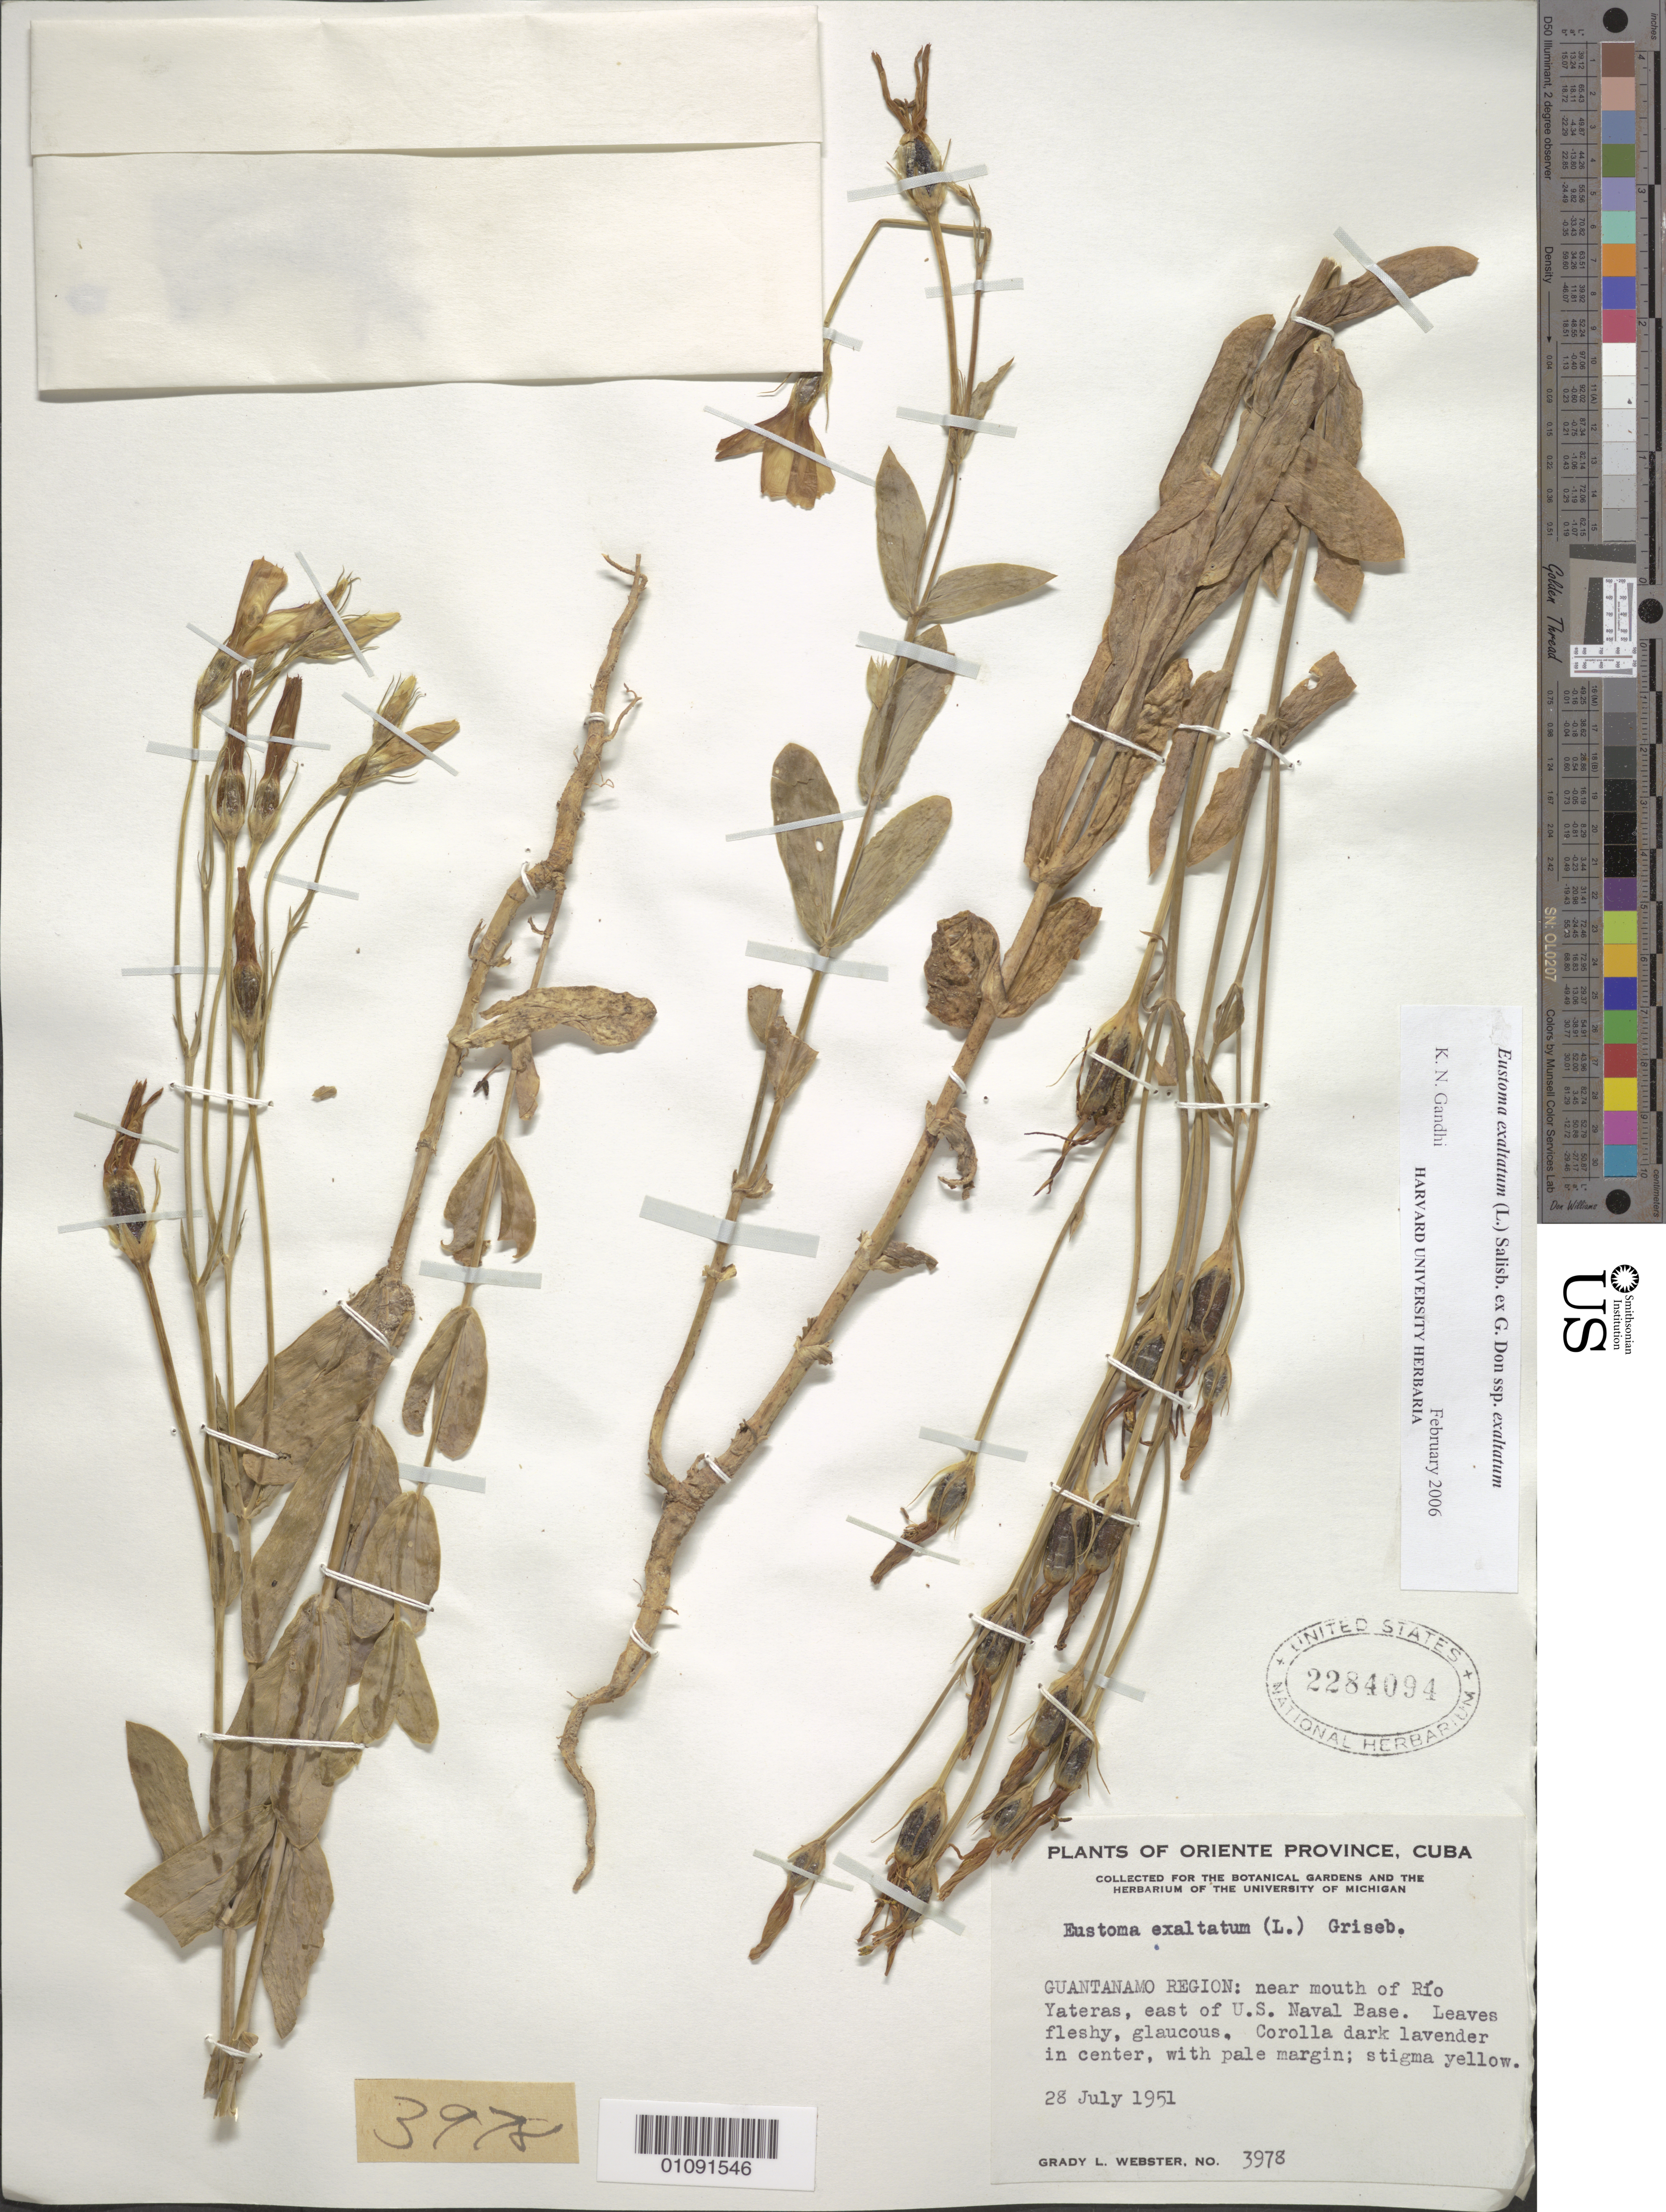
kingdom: Plantae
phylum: Tracheophyta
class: Magnoliopsida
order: Gentianales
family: Gentianaceae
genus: Eustoma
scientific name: Eustoma exaltatum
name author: (L.) Salisb. ex Don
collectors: G. L. Webster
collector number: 3978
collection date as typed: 28 Jul 1951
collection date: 1951-07-28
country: Cuba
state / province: Guantanamo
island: Cuba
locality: Guantánamo Region: near mouth of Rio Yateras, E of U S Naval Base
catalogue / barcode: US 2284094